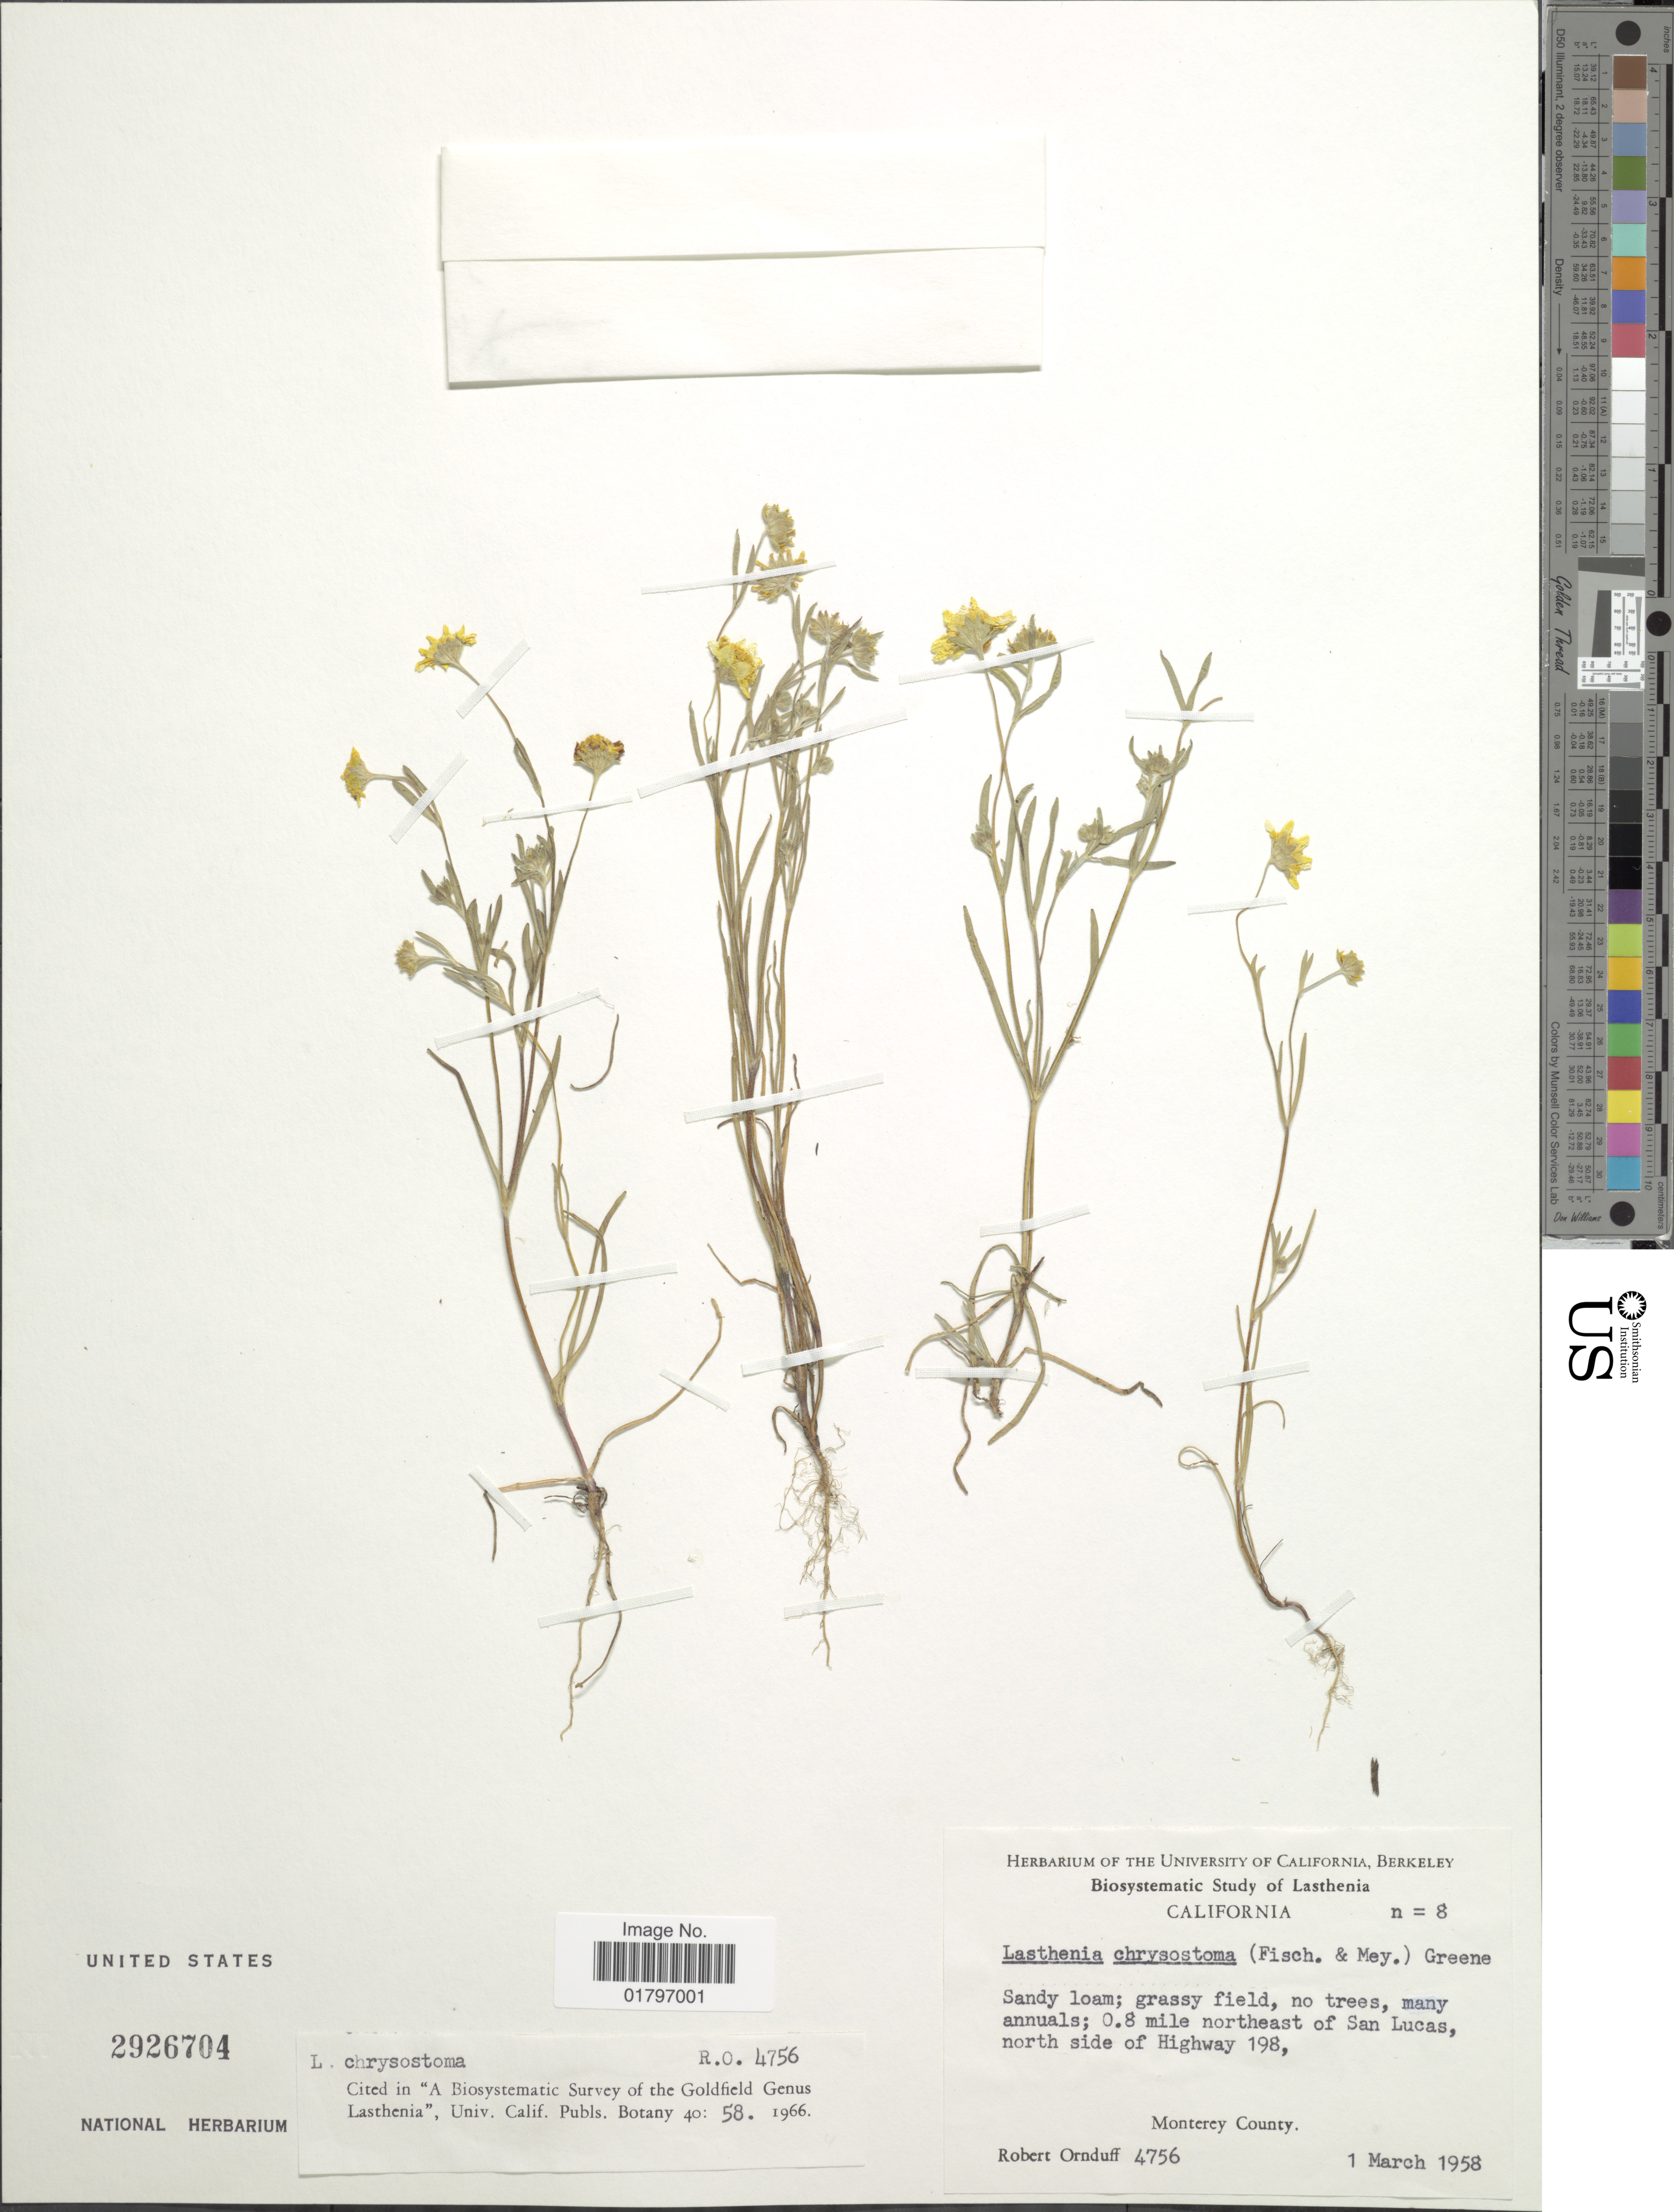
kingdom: Plantae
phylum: Tracheophyta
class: Magnoliopsida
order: Asterales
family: Asteraceae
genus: Lasthenia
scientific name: Lasthenia chrysostoma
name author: (Fisch. & C.A. Mey.) Greene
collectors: R. Ornduff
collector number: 4756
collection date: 1958-03-01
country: United States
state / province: California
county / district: Monterey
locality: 0.8 mile northeast of San Lucas, north side of Highway 198, Monterey County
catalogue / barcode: US 2926704